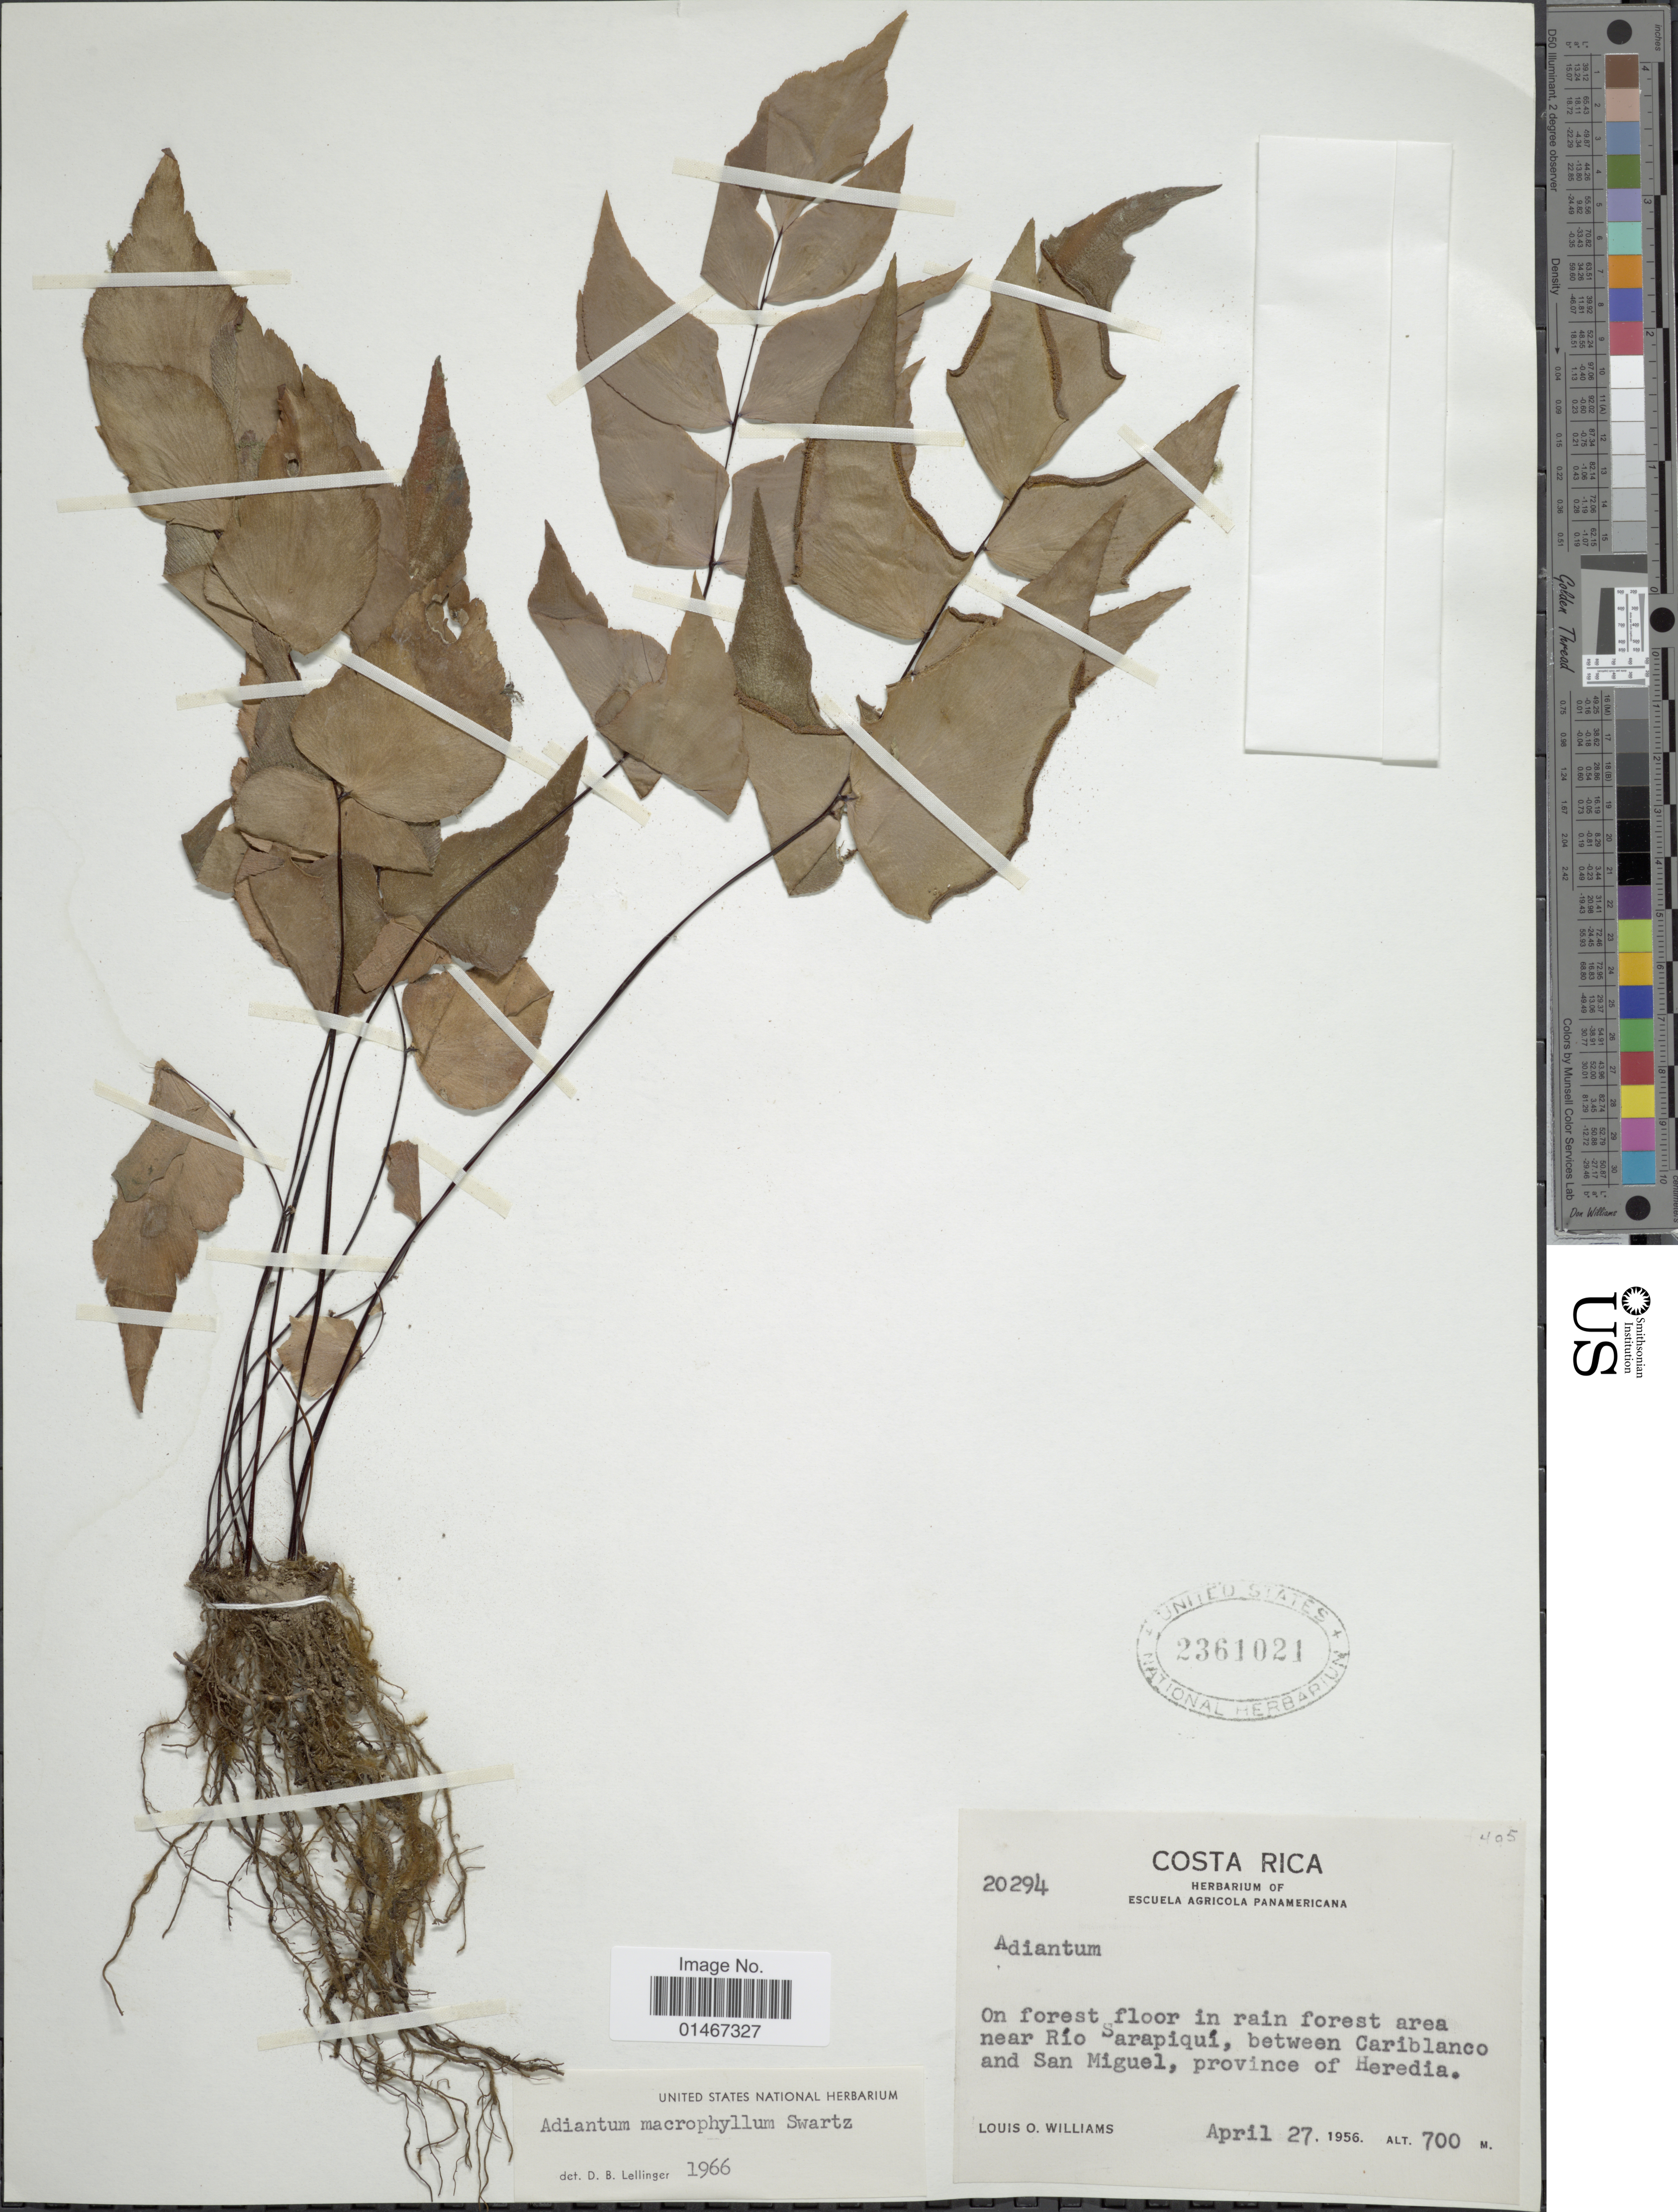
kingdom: Plantae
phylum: Tracheophyta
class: Polypodiopsida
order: Polypodiales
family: Pteridaceae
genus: Adiantum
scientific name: Adiantum macrophyllum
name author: Sw.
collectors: L. O. Williams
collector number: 20294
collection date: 1956-04-27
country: Costa Rica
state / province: Heredia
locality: Near Rio Sarapiqui, between Cariblanco and San Miguel, province of Heredia.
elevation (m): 700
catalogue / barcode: US 2361021